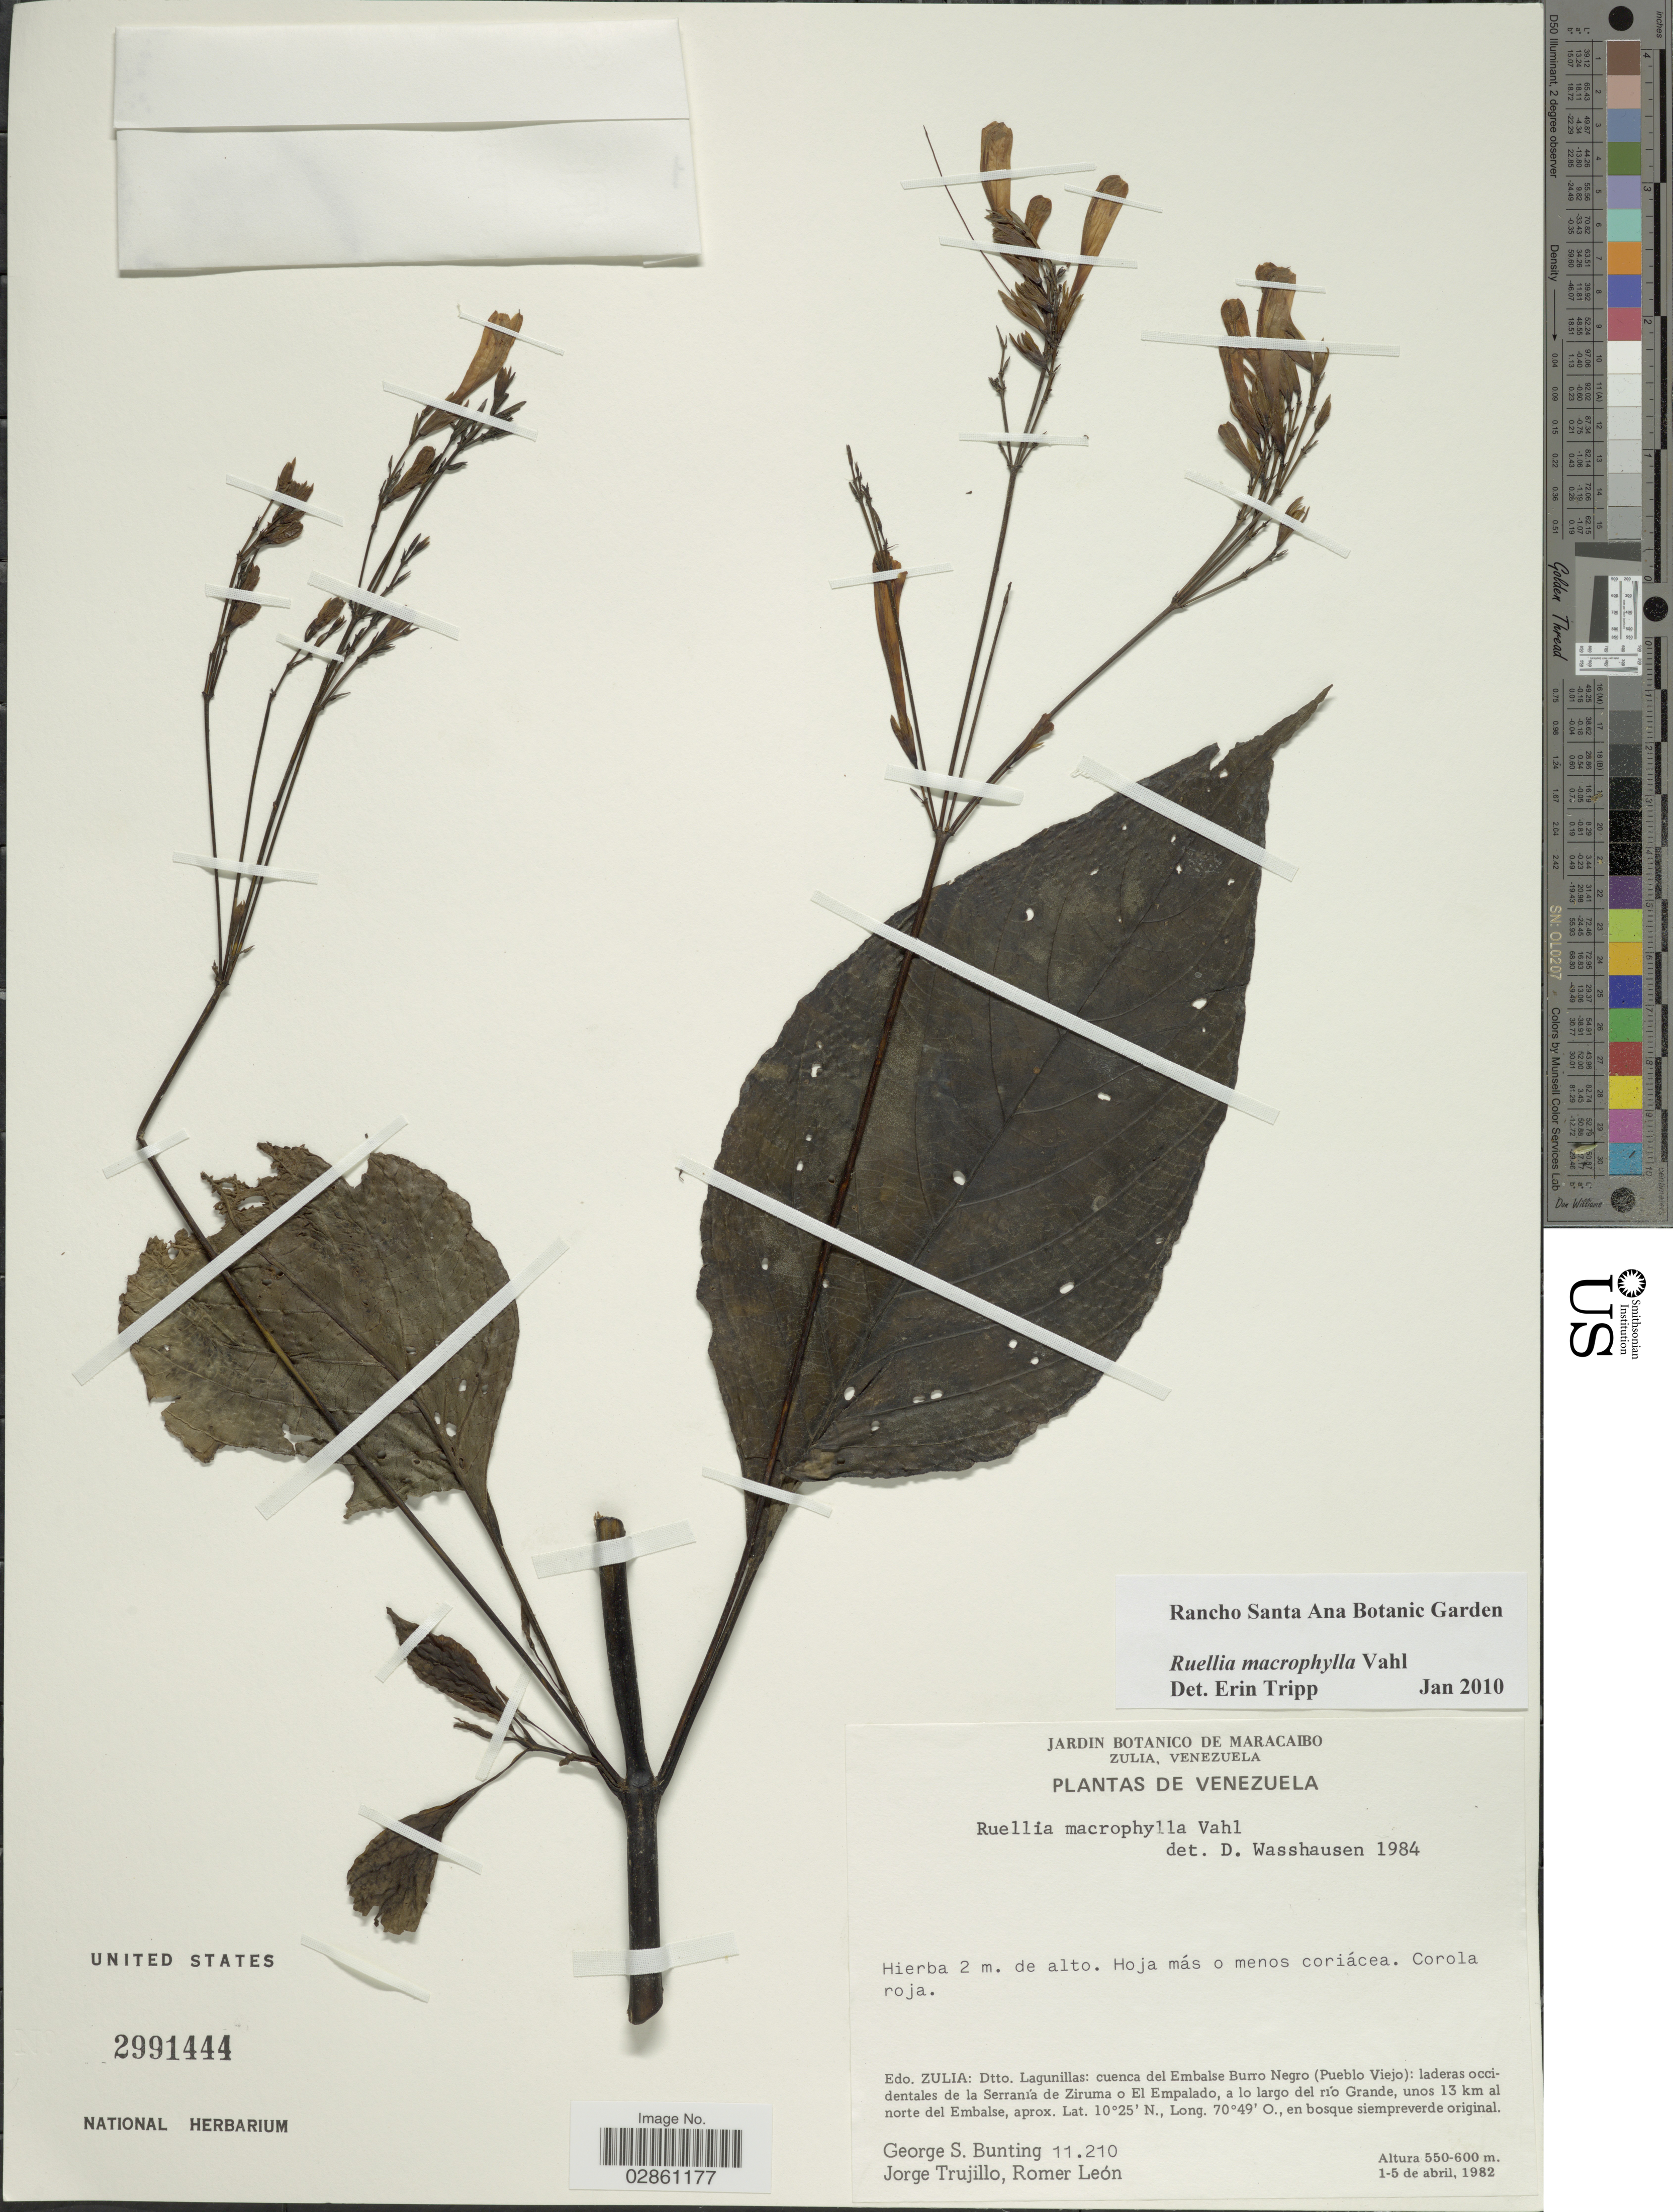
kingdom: Plantae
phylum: Tracheophyta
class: Magnoliopsida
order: Lamiales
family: Acanthaceae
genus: Ruellia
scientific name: Ruellia macrophylla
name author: Vahl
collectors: G. S. Bunting, J. Trujillo & R. León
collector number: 11210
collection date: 1982-04-01/1982-04-05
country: Venezuela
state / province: Zulia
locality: Dtto. Lagunillas: cuenca del Embalse Burro Negro (Pueblo Viejo): laderas occidentales de la Serranía de Ziruma o El Empalado, a lo largo del río Grande, unos 13 km al norte del Embalse.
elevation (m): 550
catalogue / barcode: US 2991444